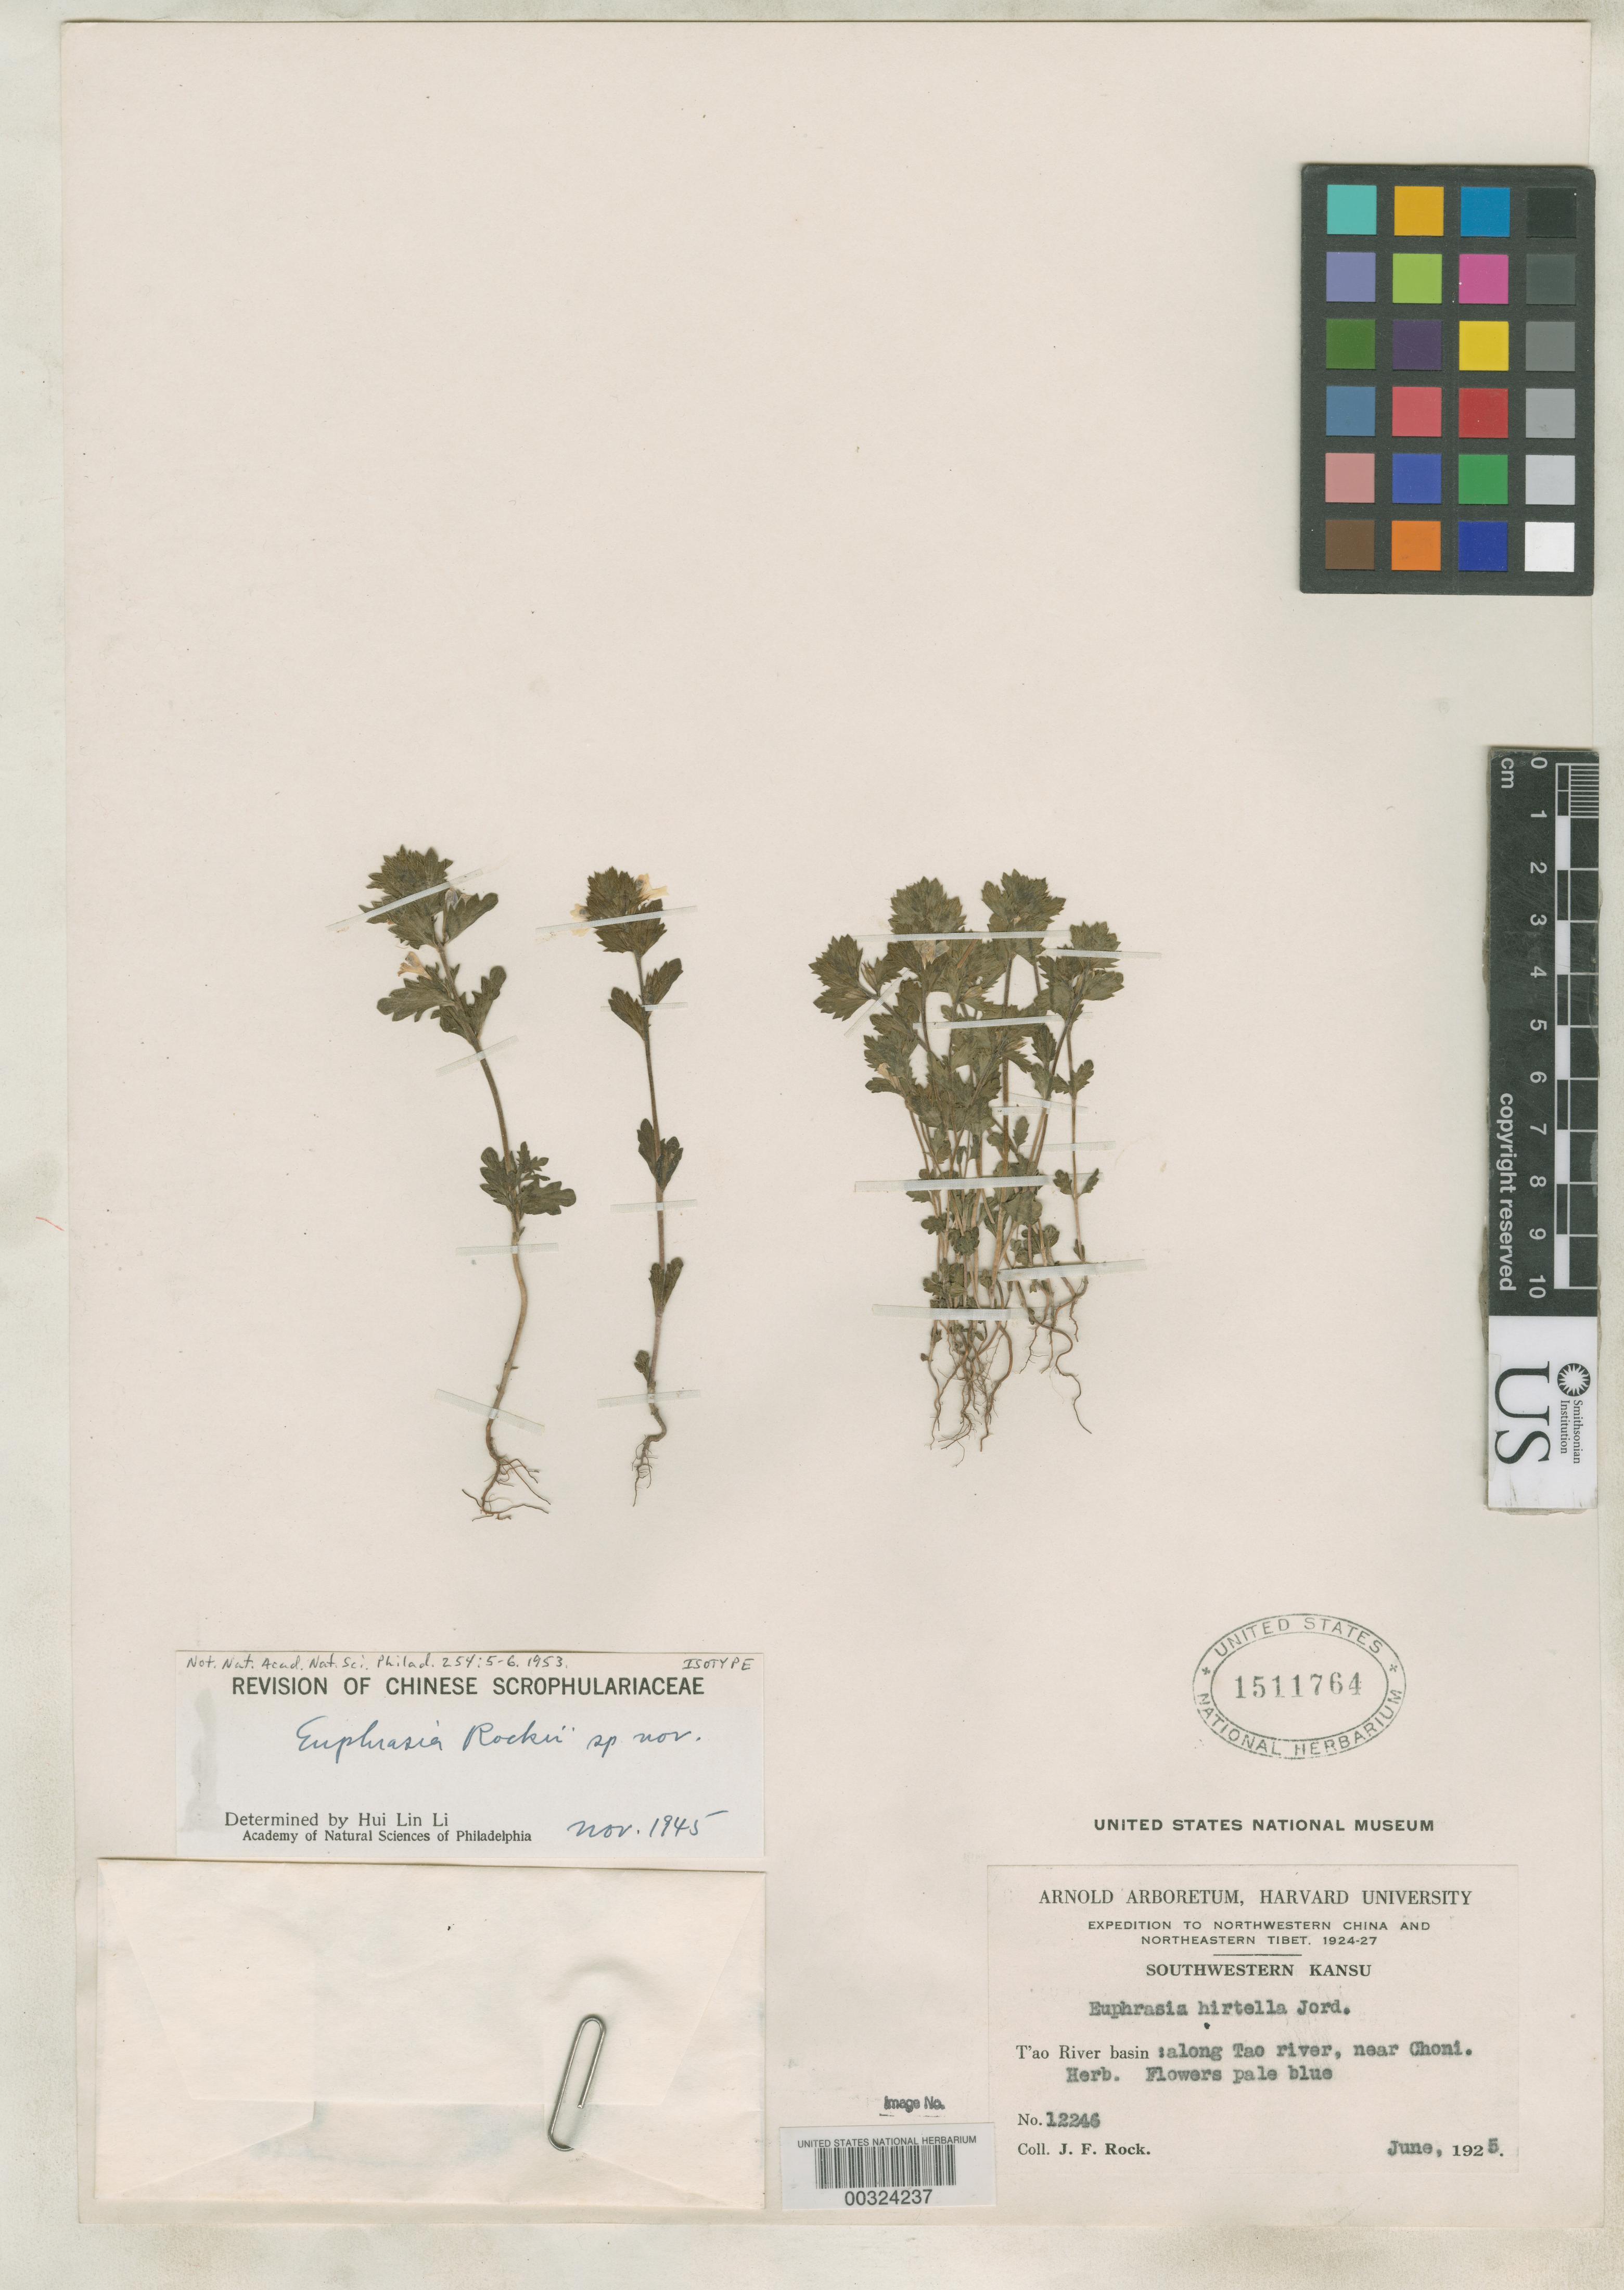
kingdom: Plantae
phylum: Tracheophyta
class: Magnoliopsida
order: Lamiales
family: Orobanchaceae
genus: Euphrasia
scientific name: Euphrasia rockii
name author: H.L. Li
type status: Isotype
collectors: J. F. Rock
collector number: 12246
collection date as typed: Jun 1925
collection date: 1925-06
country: China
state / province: Gansu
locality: T'ao River basin, along Tao River, near Choni.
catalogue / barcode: US 1511764